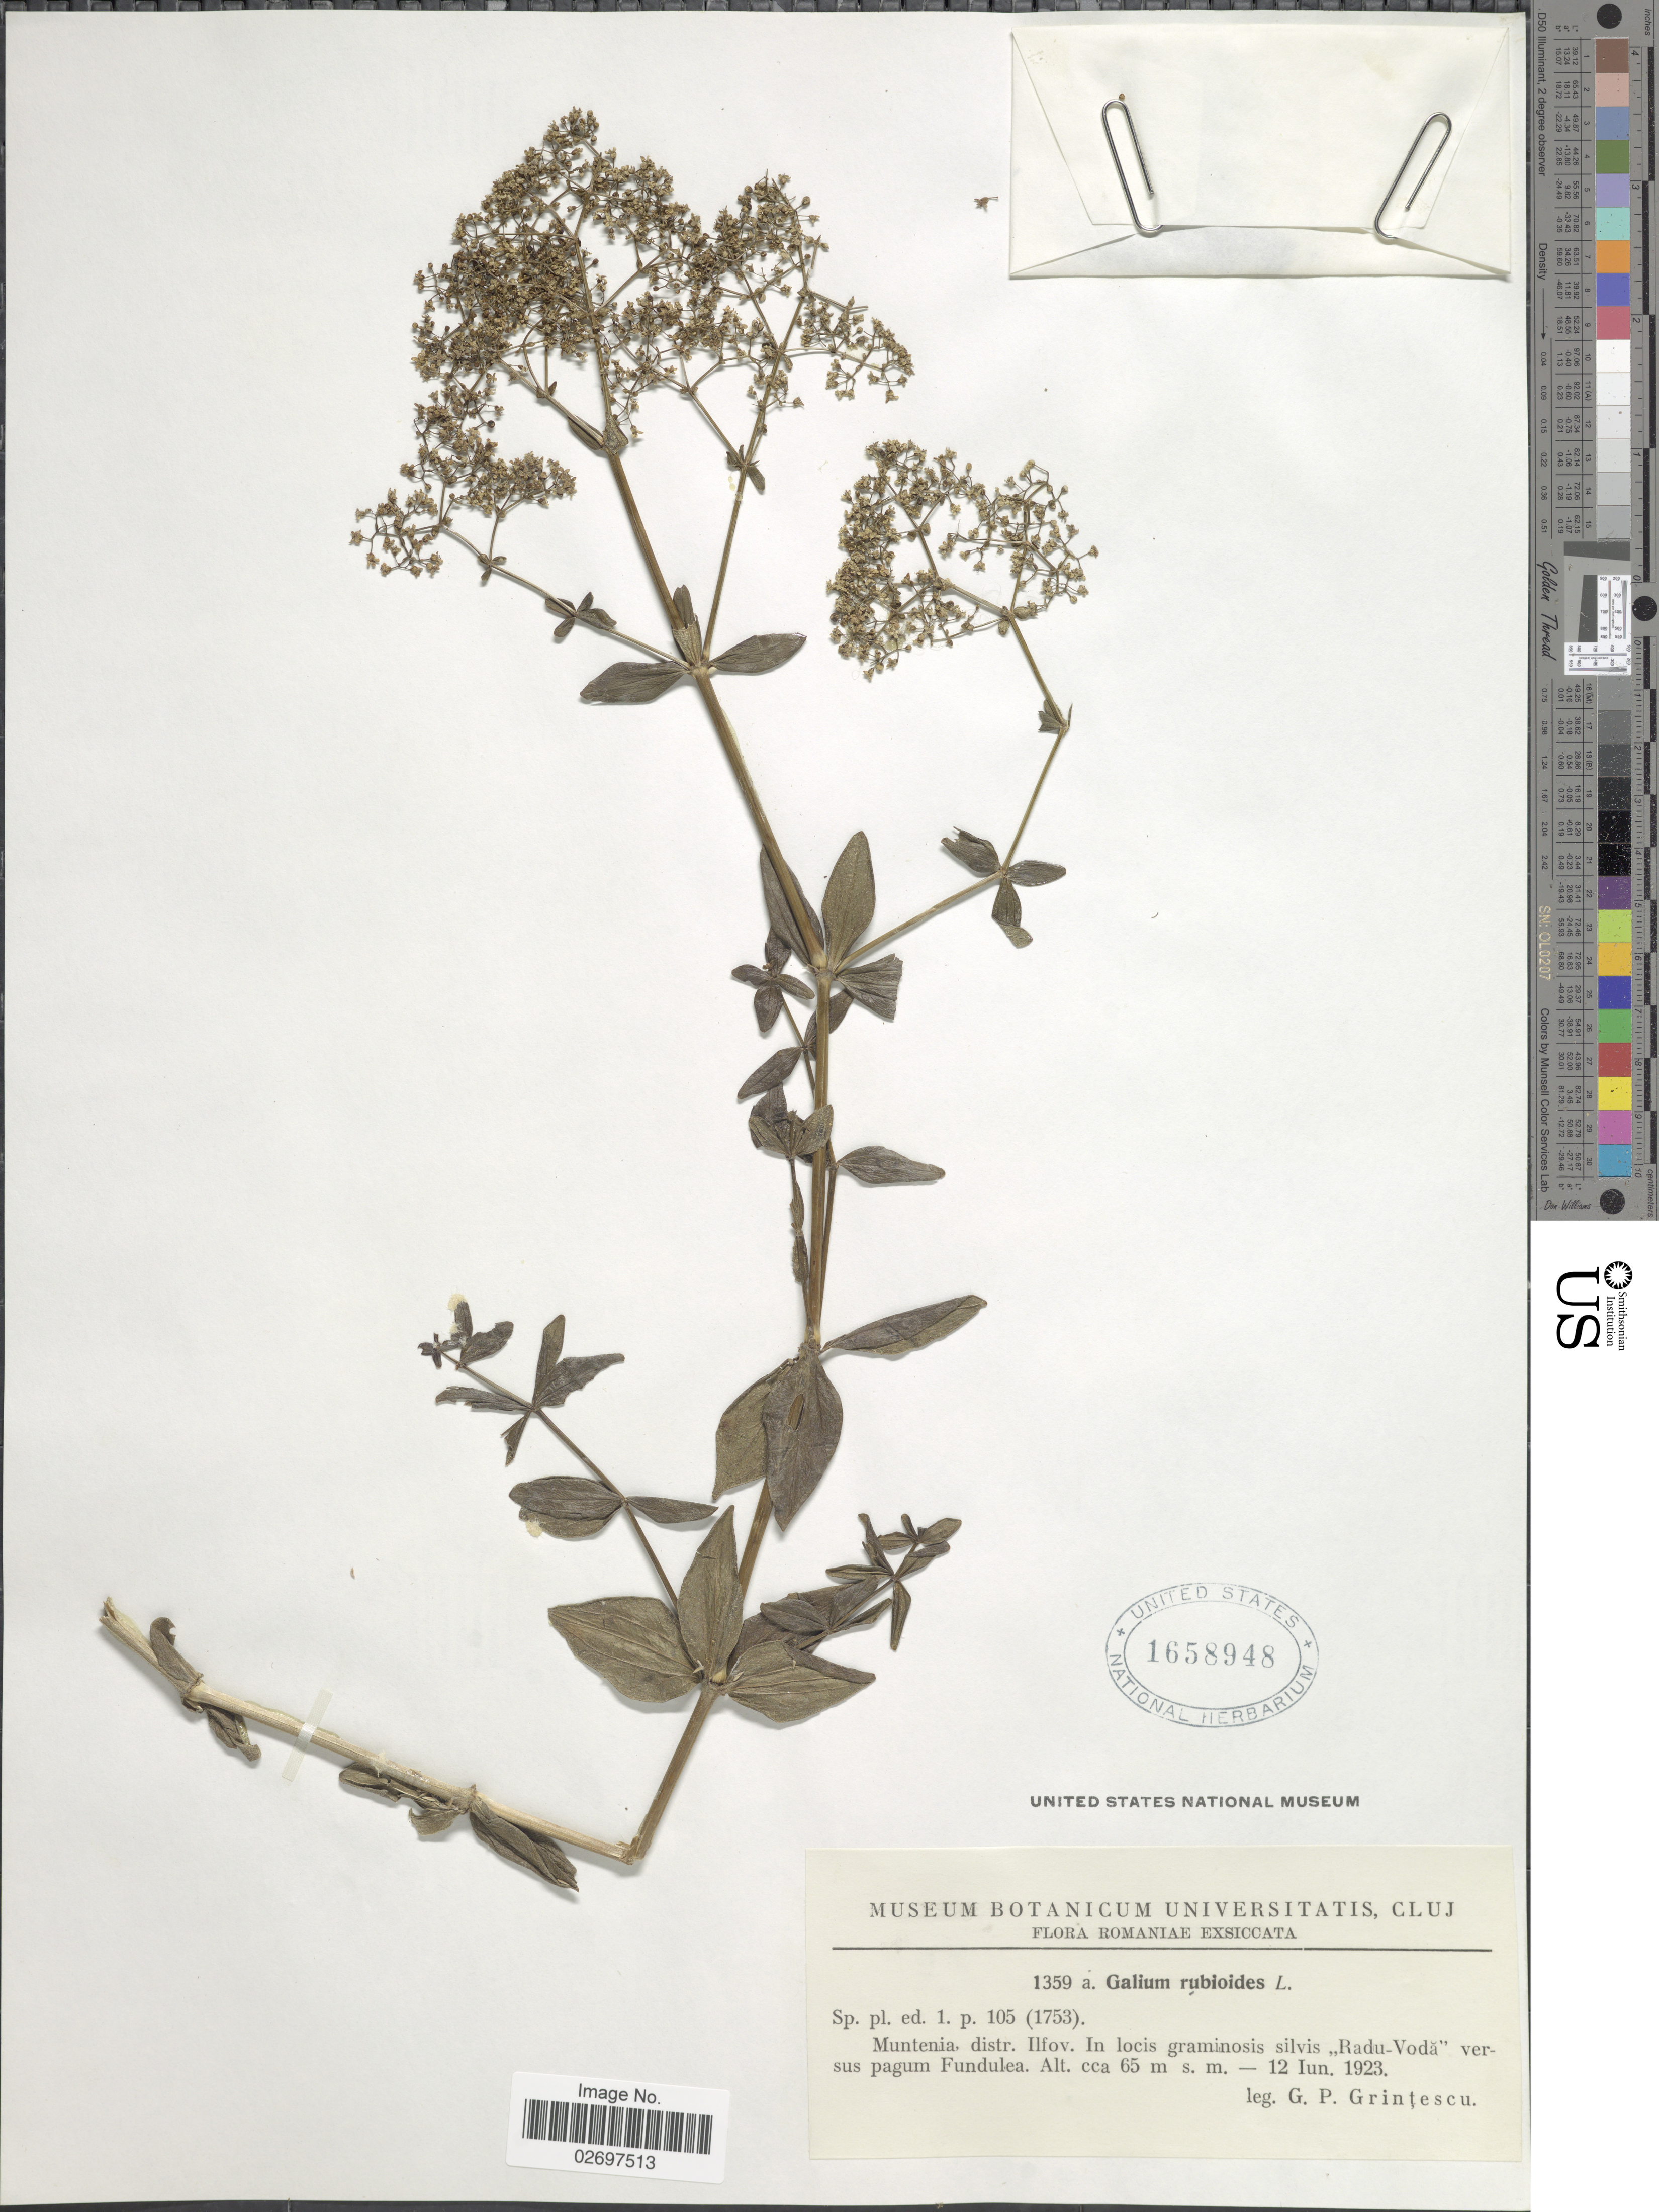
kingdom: Plantae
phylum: Tracheophyta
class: Magnoliopsida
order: Gentianales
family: Rubiaceae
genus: Galium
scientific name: Galium rubioides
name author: L.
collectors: G. Grintescu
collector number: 1359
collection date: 1923-06-12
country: Romania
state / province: Ilfov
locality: Muntenia. In locis graminosis silvis "Radu-Voda" versus pagum Fundulea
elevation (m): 65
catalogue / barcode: US 1658948